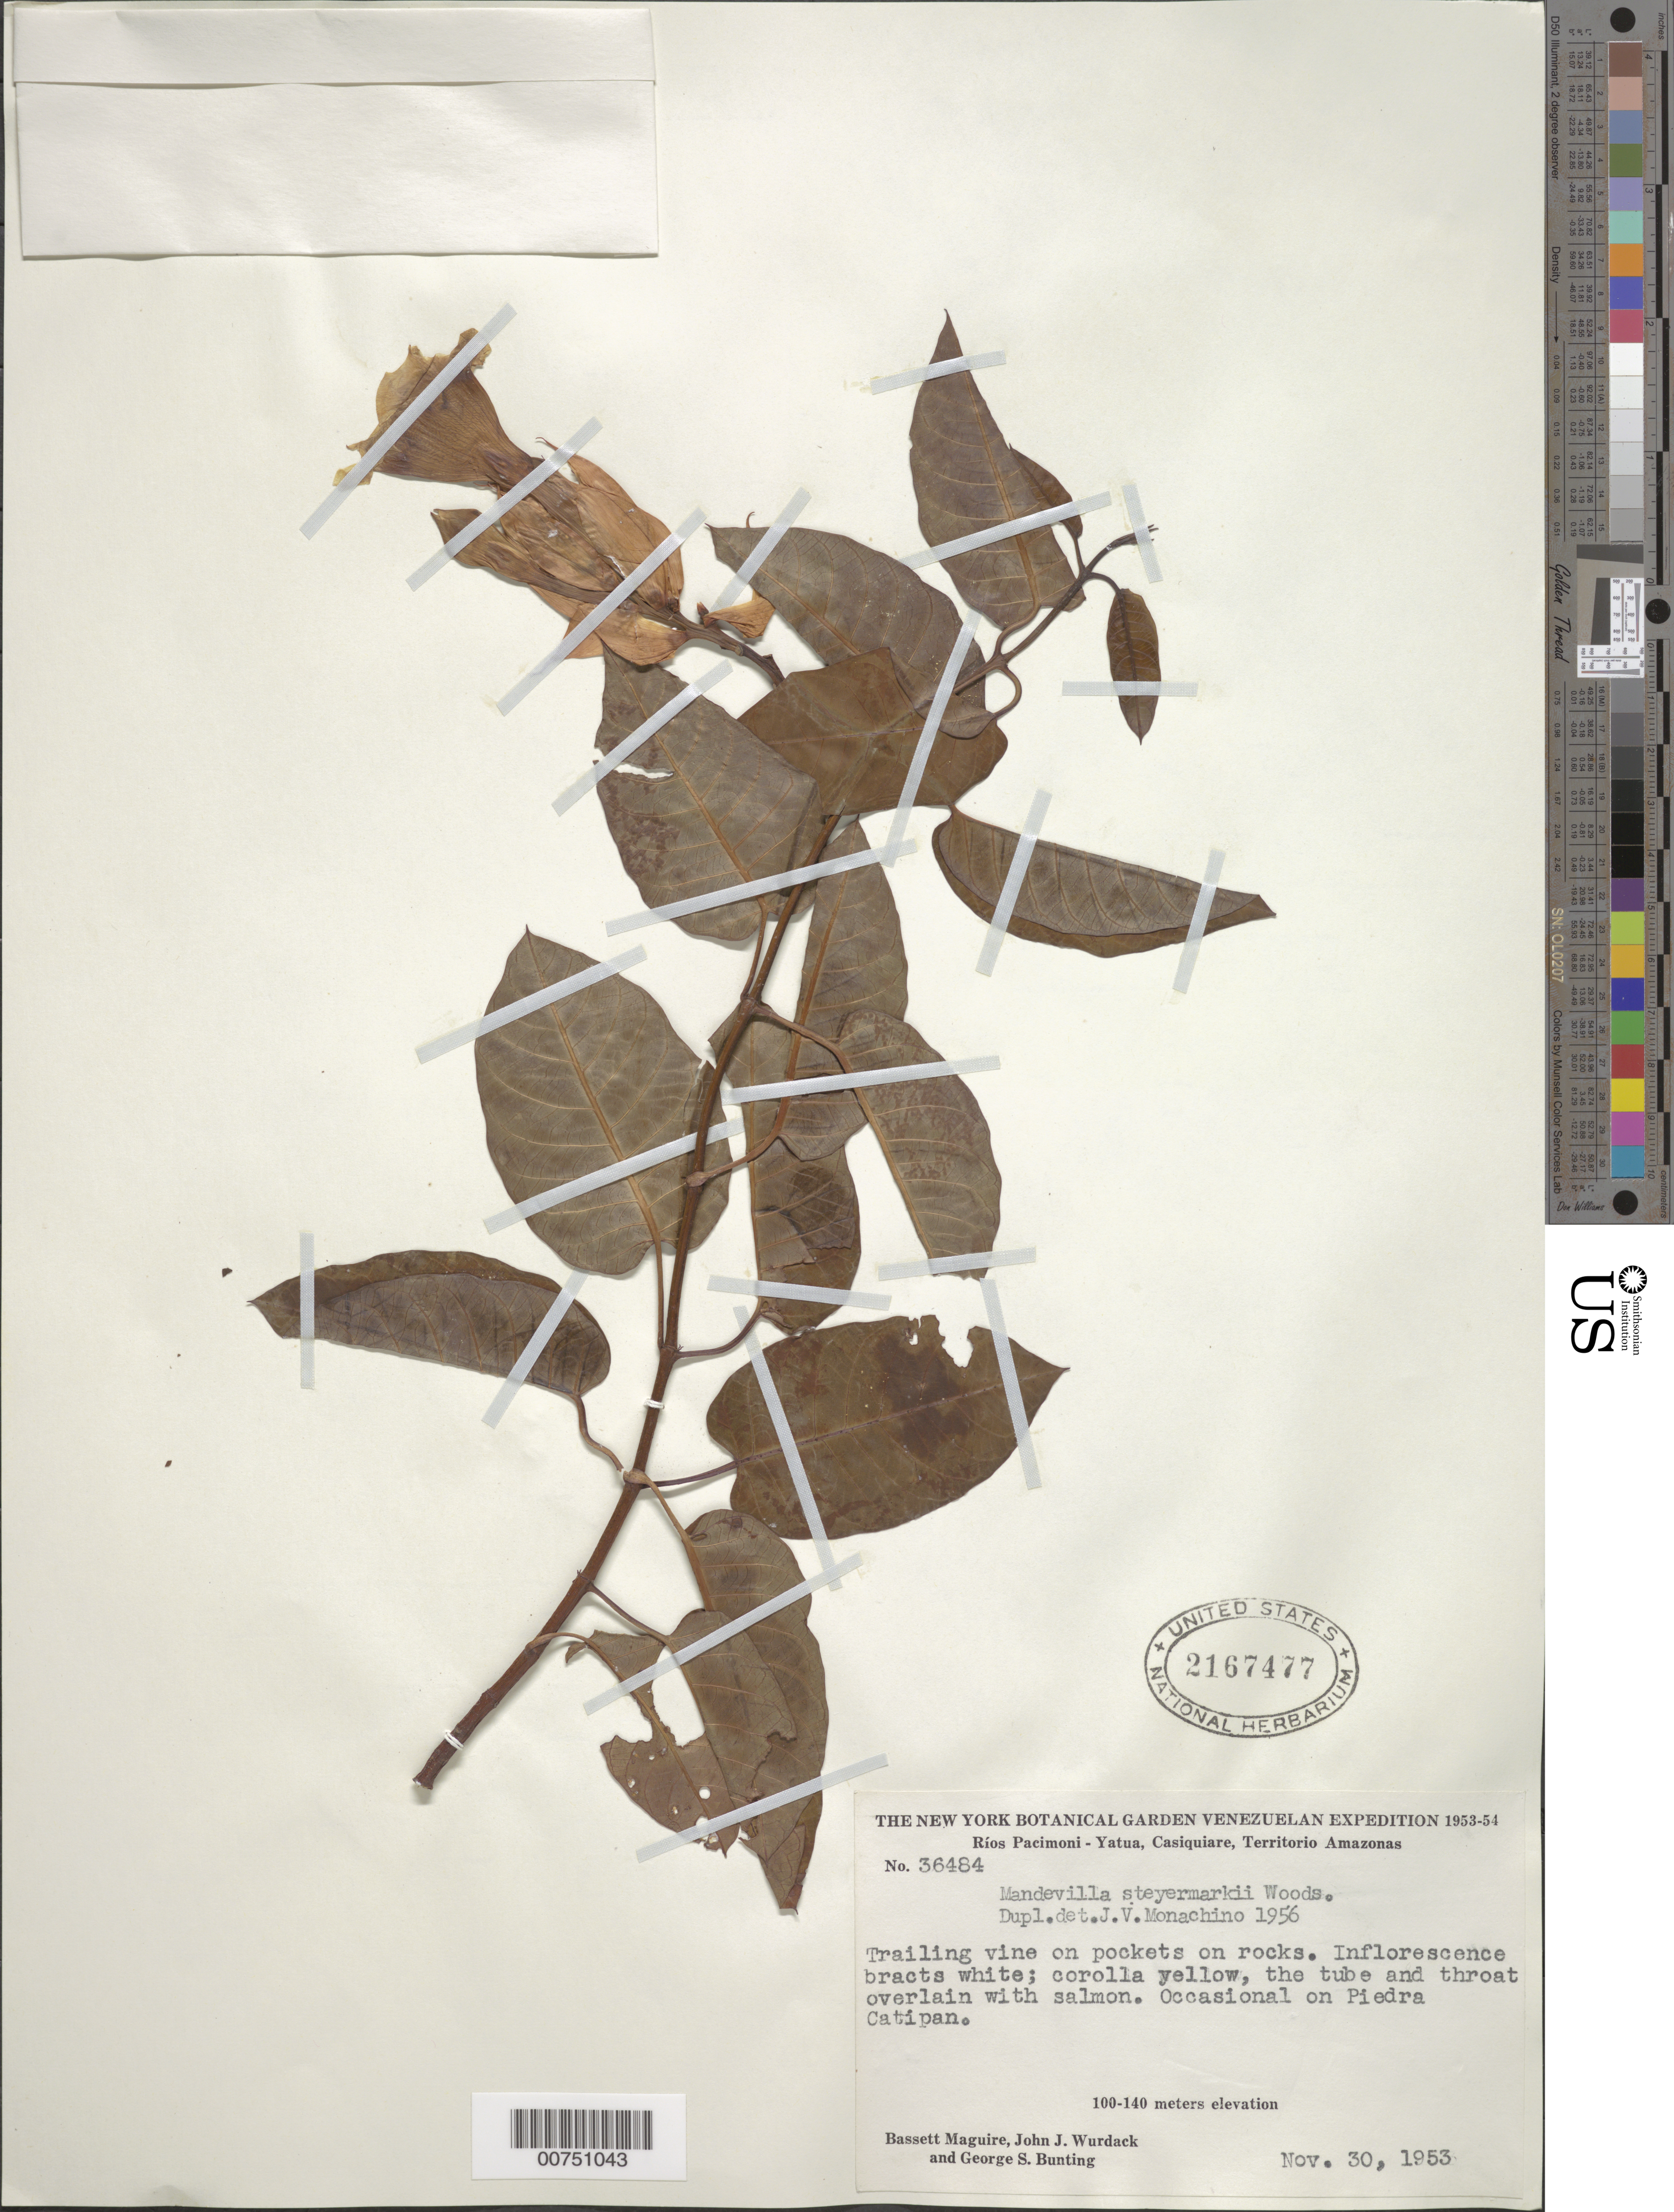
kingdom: Plantae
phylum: Tracheophyta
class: Magnoliopsida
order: Gentianales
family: Apocynaceae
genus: Mandevilla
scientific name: Mandevilla steyermarkii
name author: Woodson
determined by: Monachino, J. V.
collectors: B. Maguire, J. J. Wurdack & G. S. Bunting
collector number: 36484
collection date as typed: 30-Nov-53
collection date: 1953-11-30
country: Venezuela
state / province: Amazonas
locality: Piedra Catipán; Ríos Pacimoni-Yatua, Casiquiare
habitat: Pockets on rocks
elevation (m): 100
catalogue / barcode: US 2167477